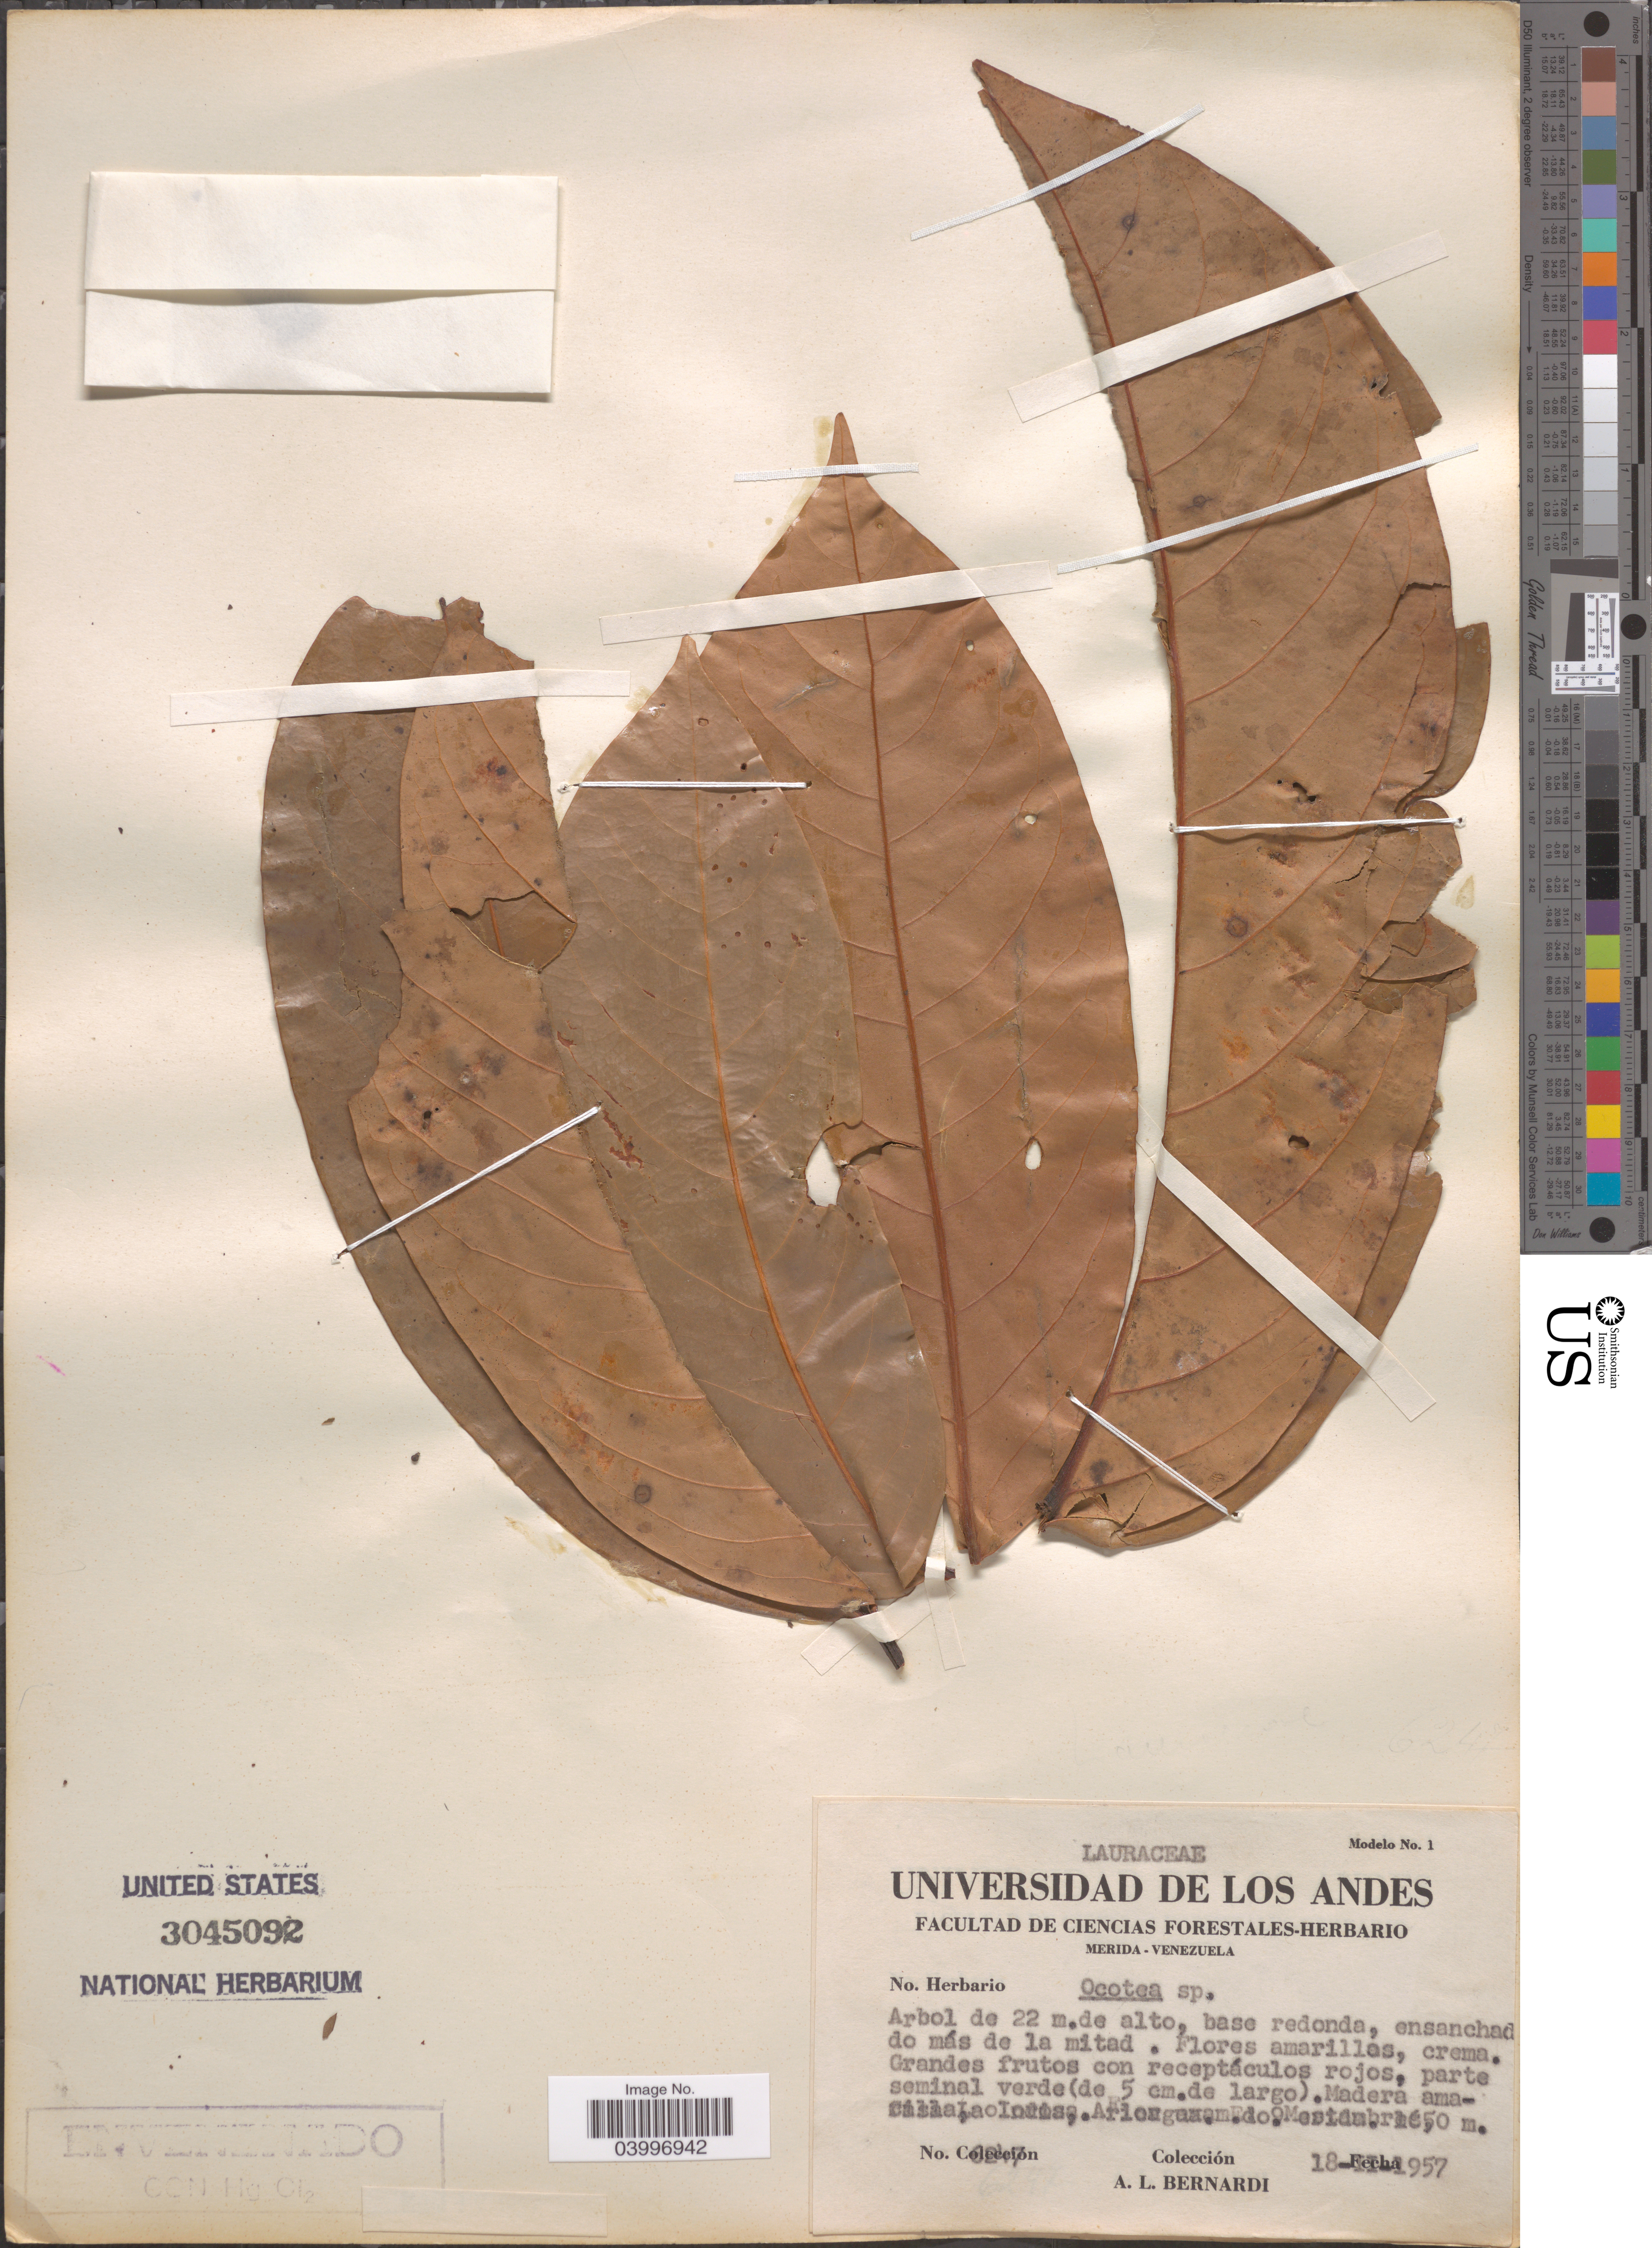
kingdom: Plantae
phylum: Tracheophyta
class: Magnoliopsida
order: Laurales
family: Lauraceae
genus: Ocotea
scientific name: Ocotea sp.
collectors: A. L. Bernardi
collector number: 1247*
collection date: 1957-02-18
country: Venezuela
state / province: Merida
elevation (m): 650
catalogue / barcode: US 3045092